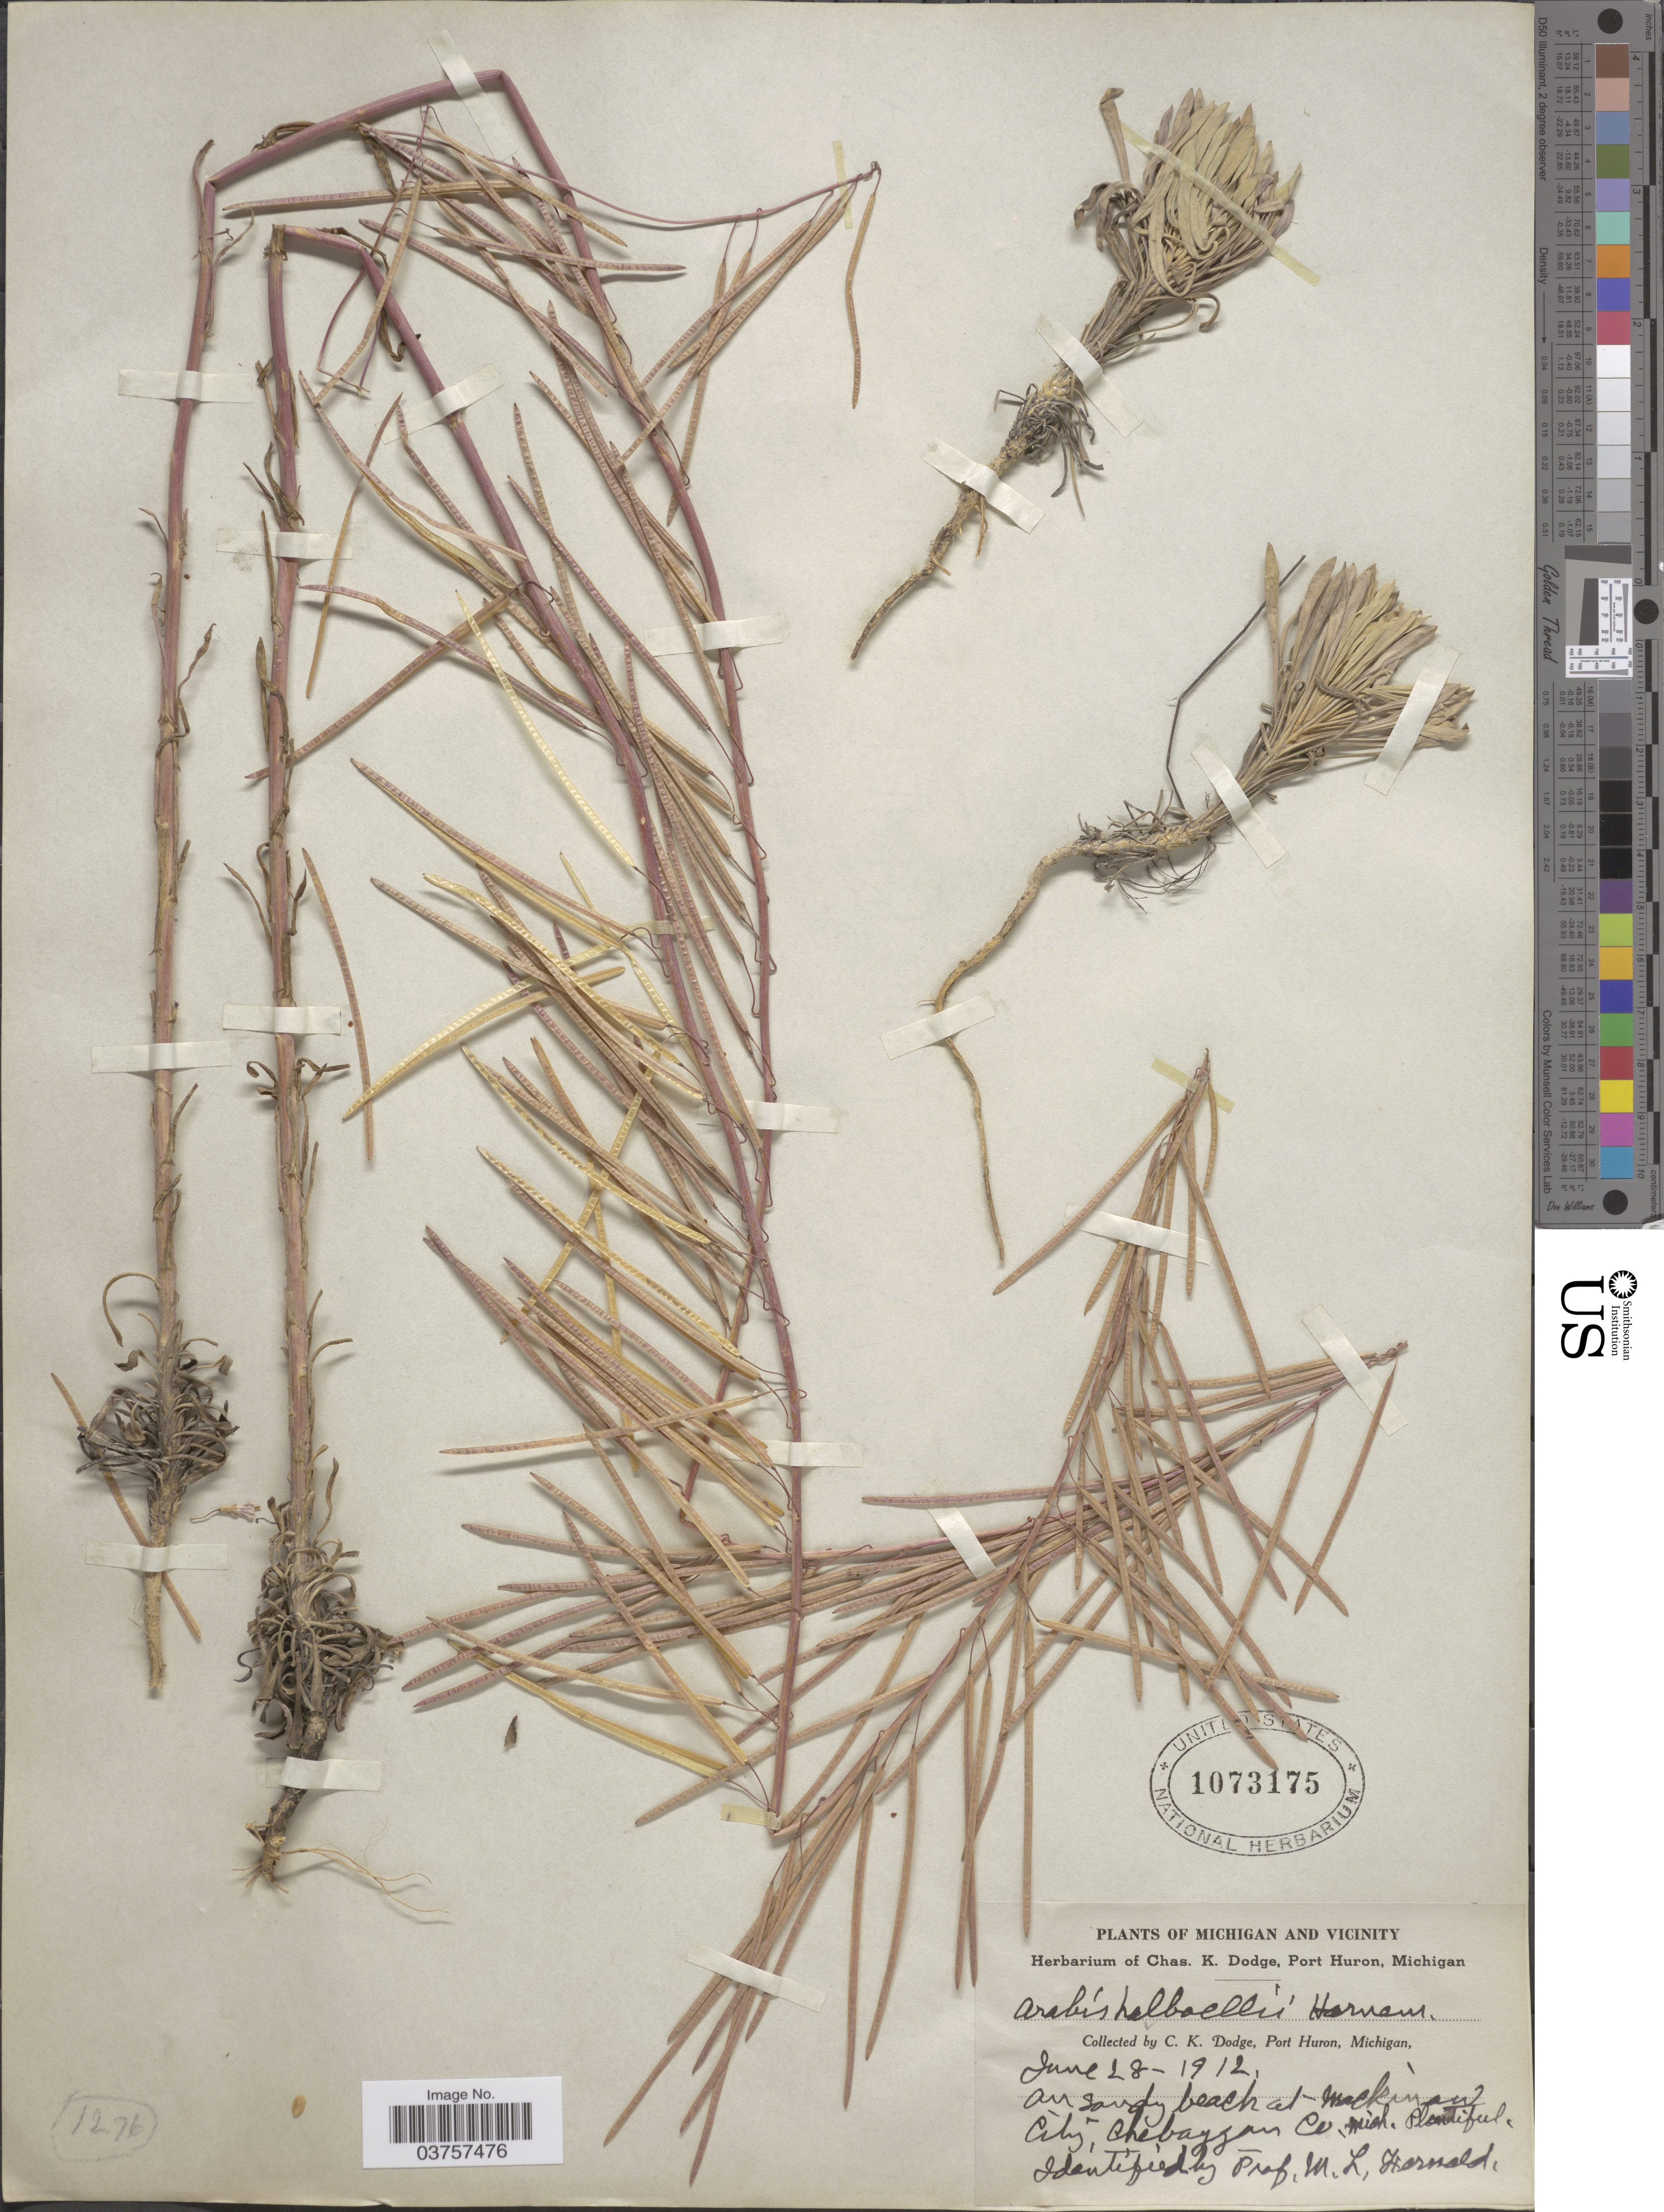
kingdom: Plantae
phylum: Tracheophyta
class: Magnoliopsida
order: Brassicales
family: Brassicaceae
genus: Arabis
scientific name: Arabis holboellii var. retrofracta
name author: Rydb.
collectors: C. K. Dodge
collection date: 1912-06-28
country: United States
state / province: Michigan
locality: On sandy beach at Mackinaw City, Cheboygan Co. Mich. Michigan and Vicinity.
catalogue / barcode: US 1073175